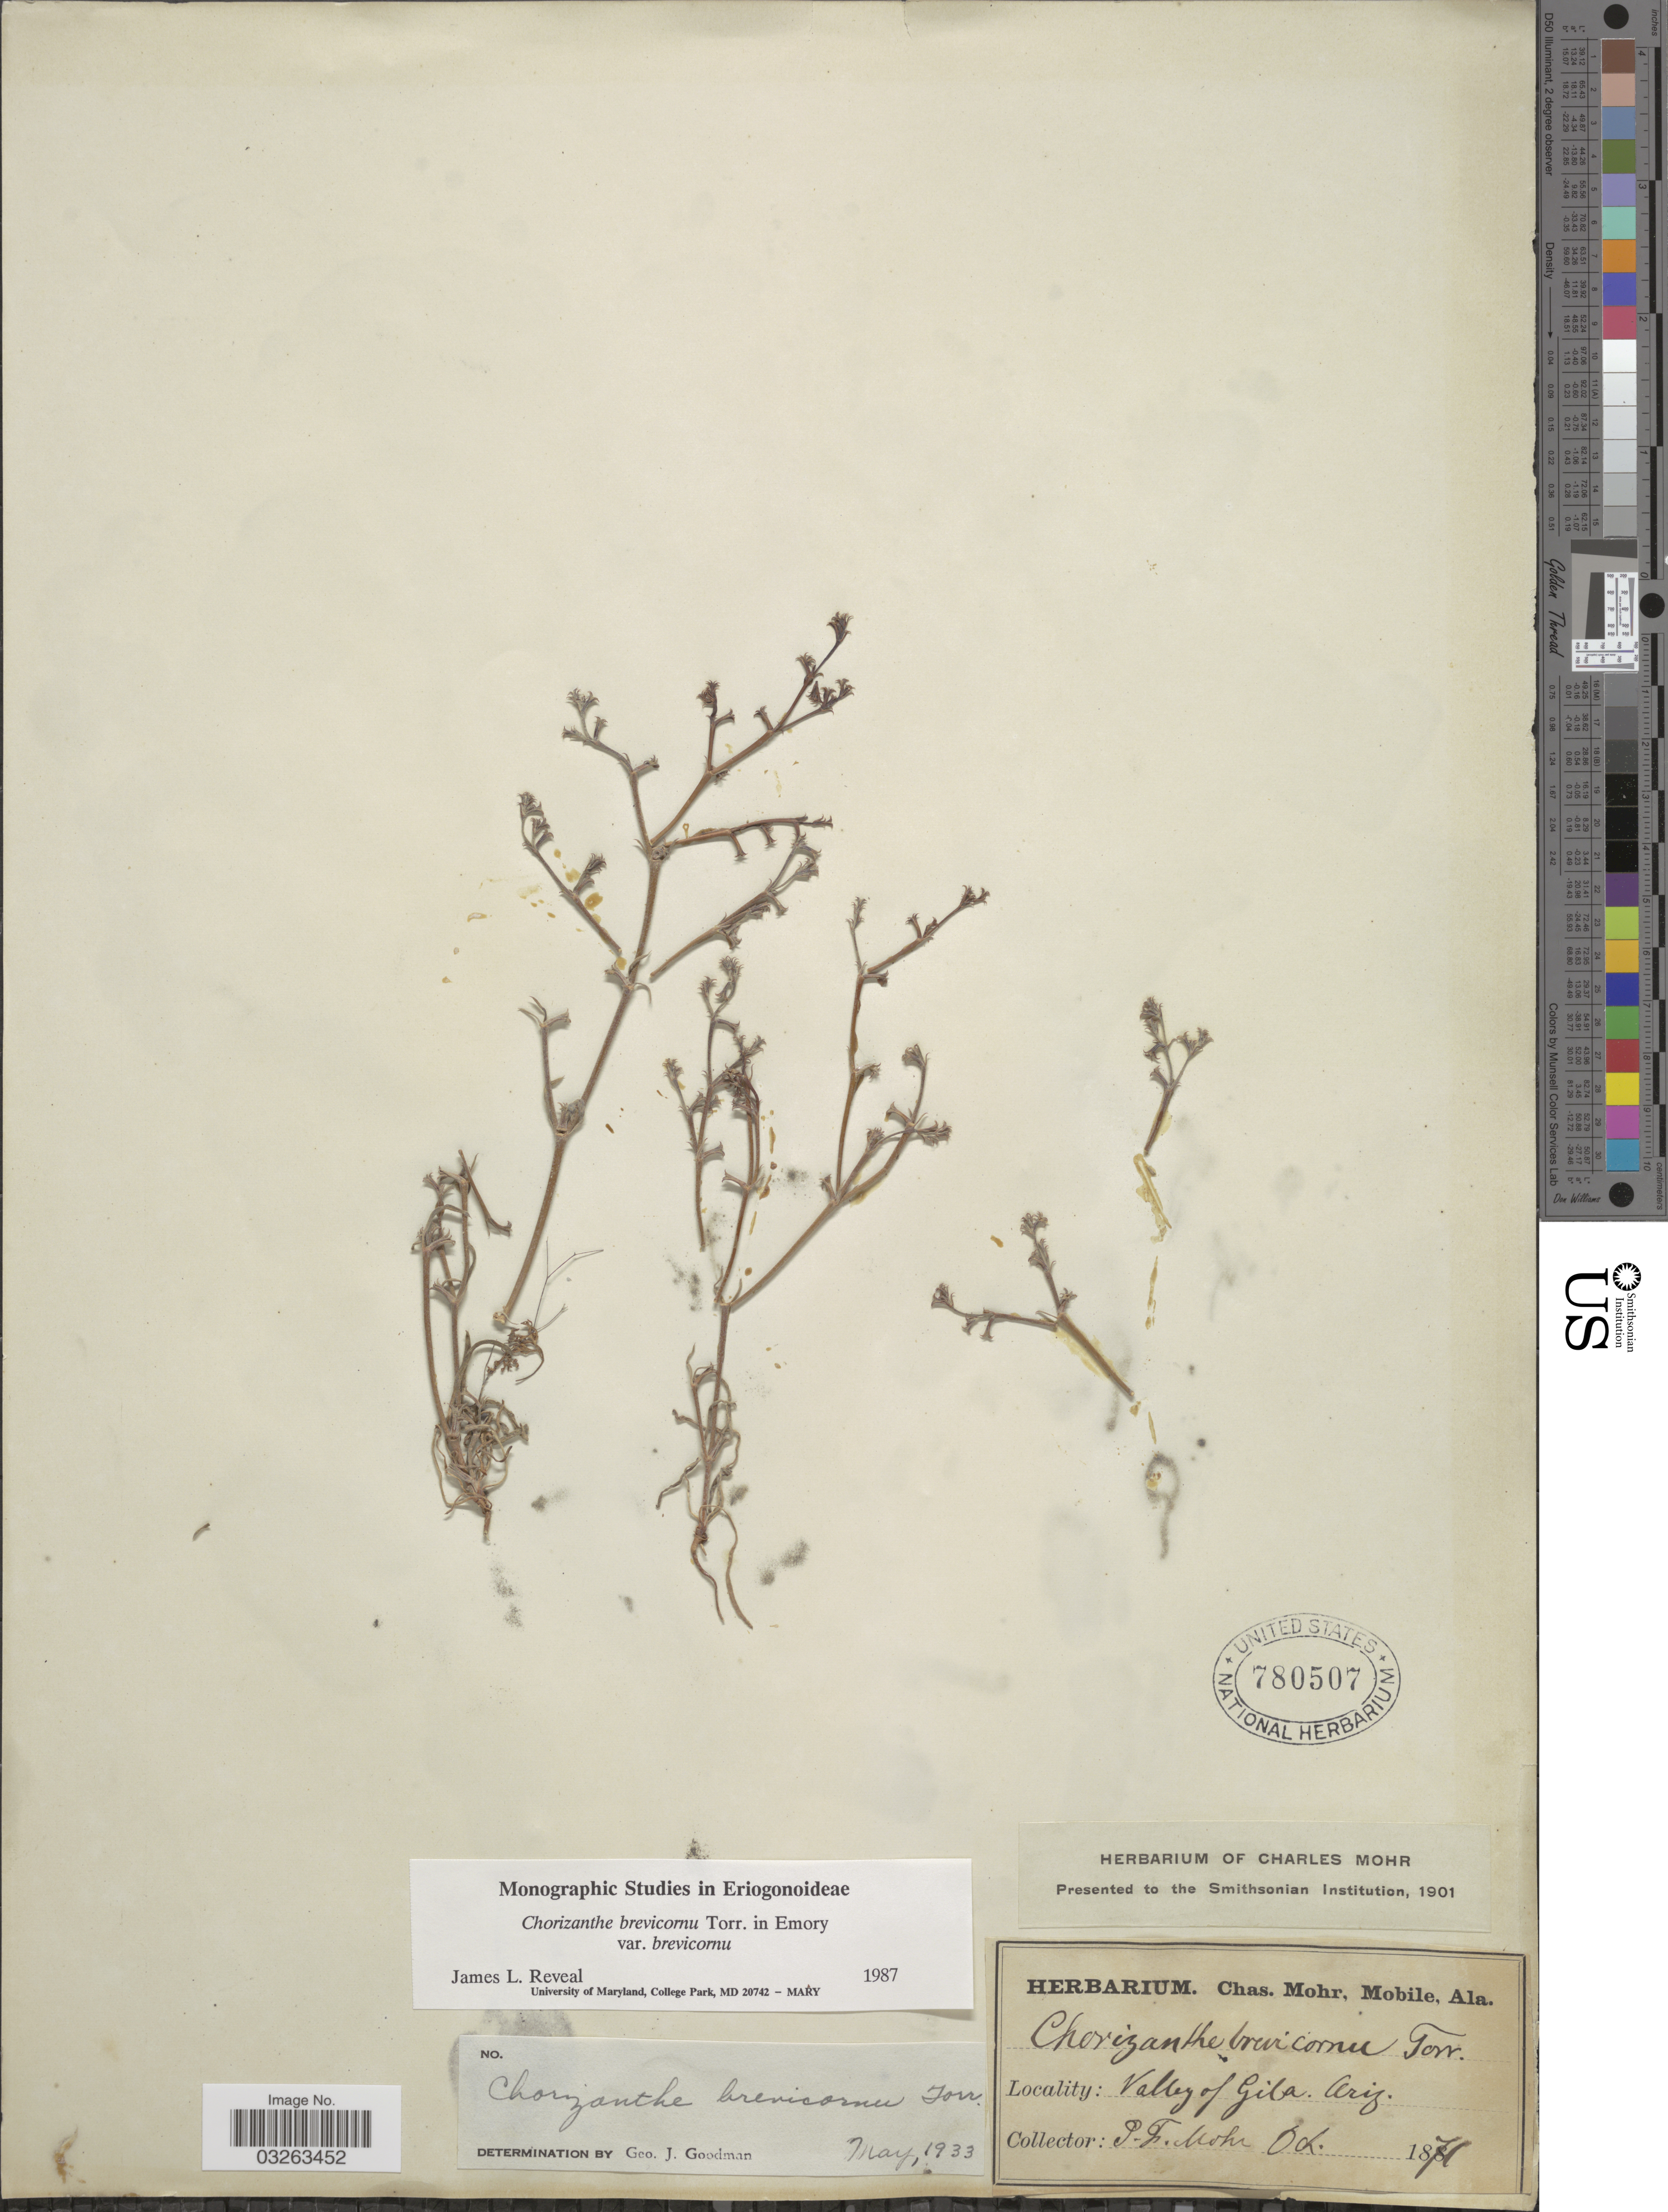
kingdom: Plantae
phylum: Tracheophyta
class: Magnoliopsida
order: Caryophyllales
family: Polygonaceae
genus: Chorizanthe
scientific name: Chorizanthe brevicornu var. brevicornu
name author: Torr.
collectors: P. F. Mohr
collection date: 1871-10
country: United States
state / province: Arizona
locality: Valley of Gila.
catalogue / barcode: US 780507